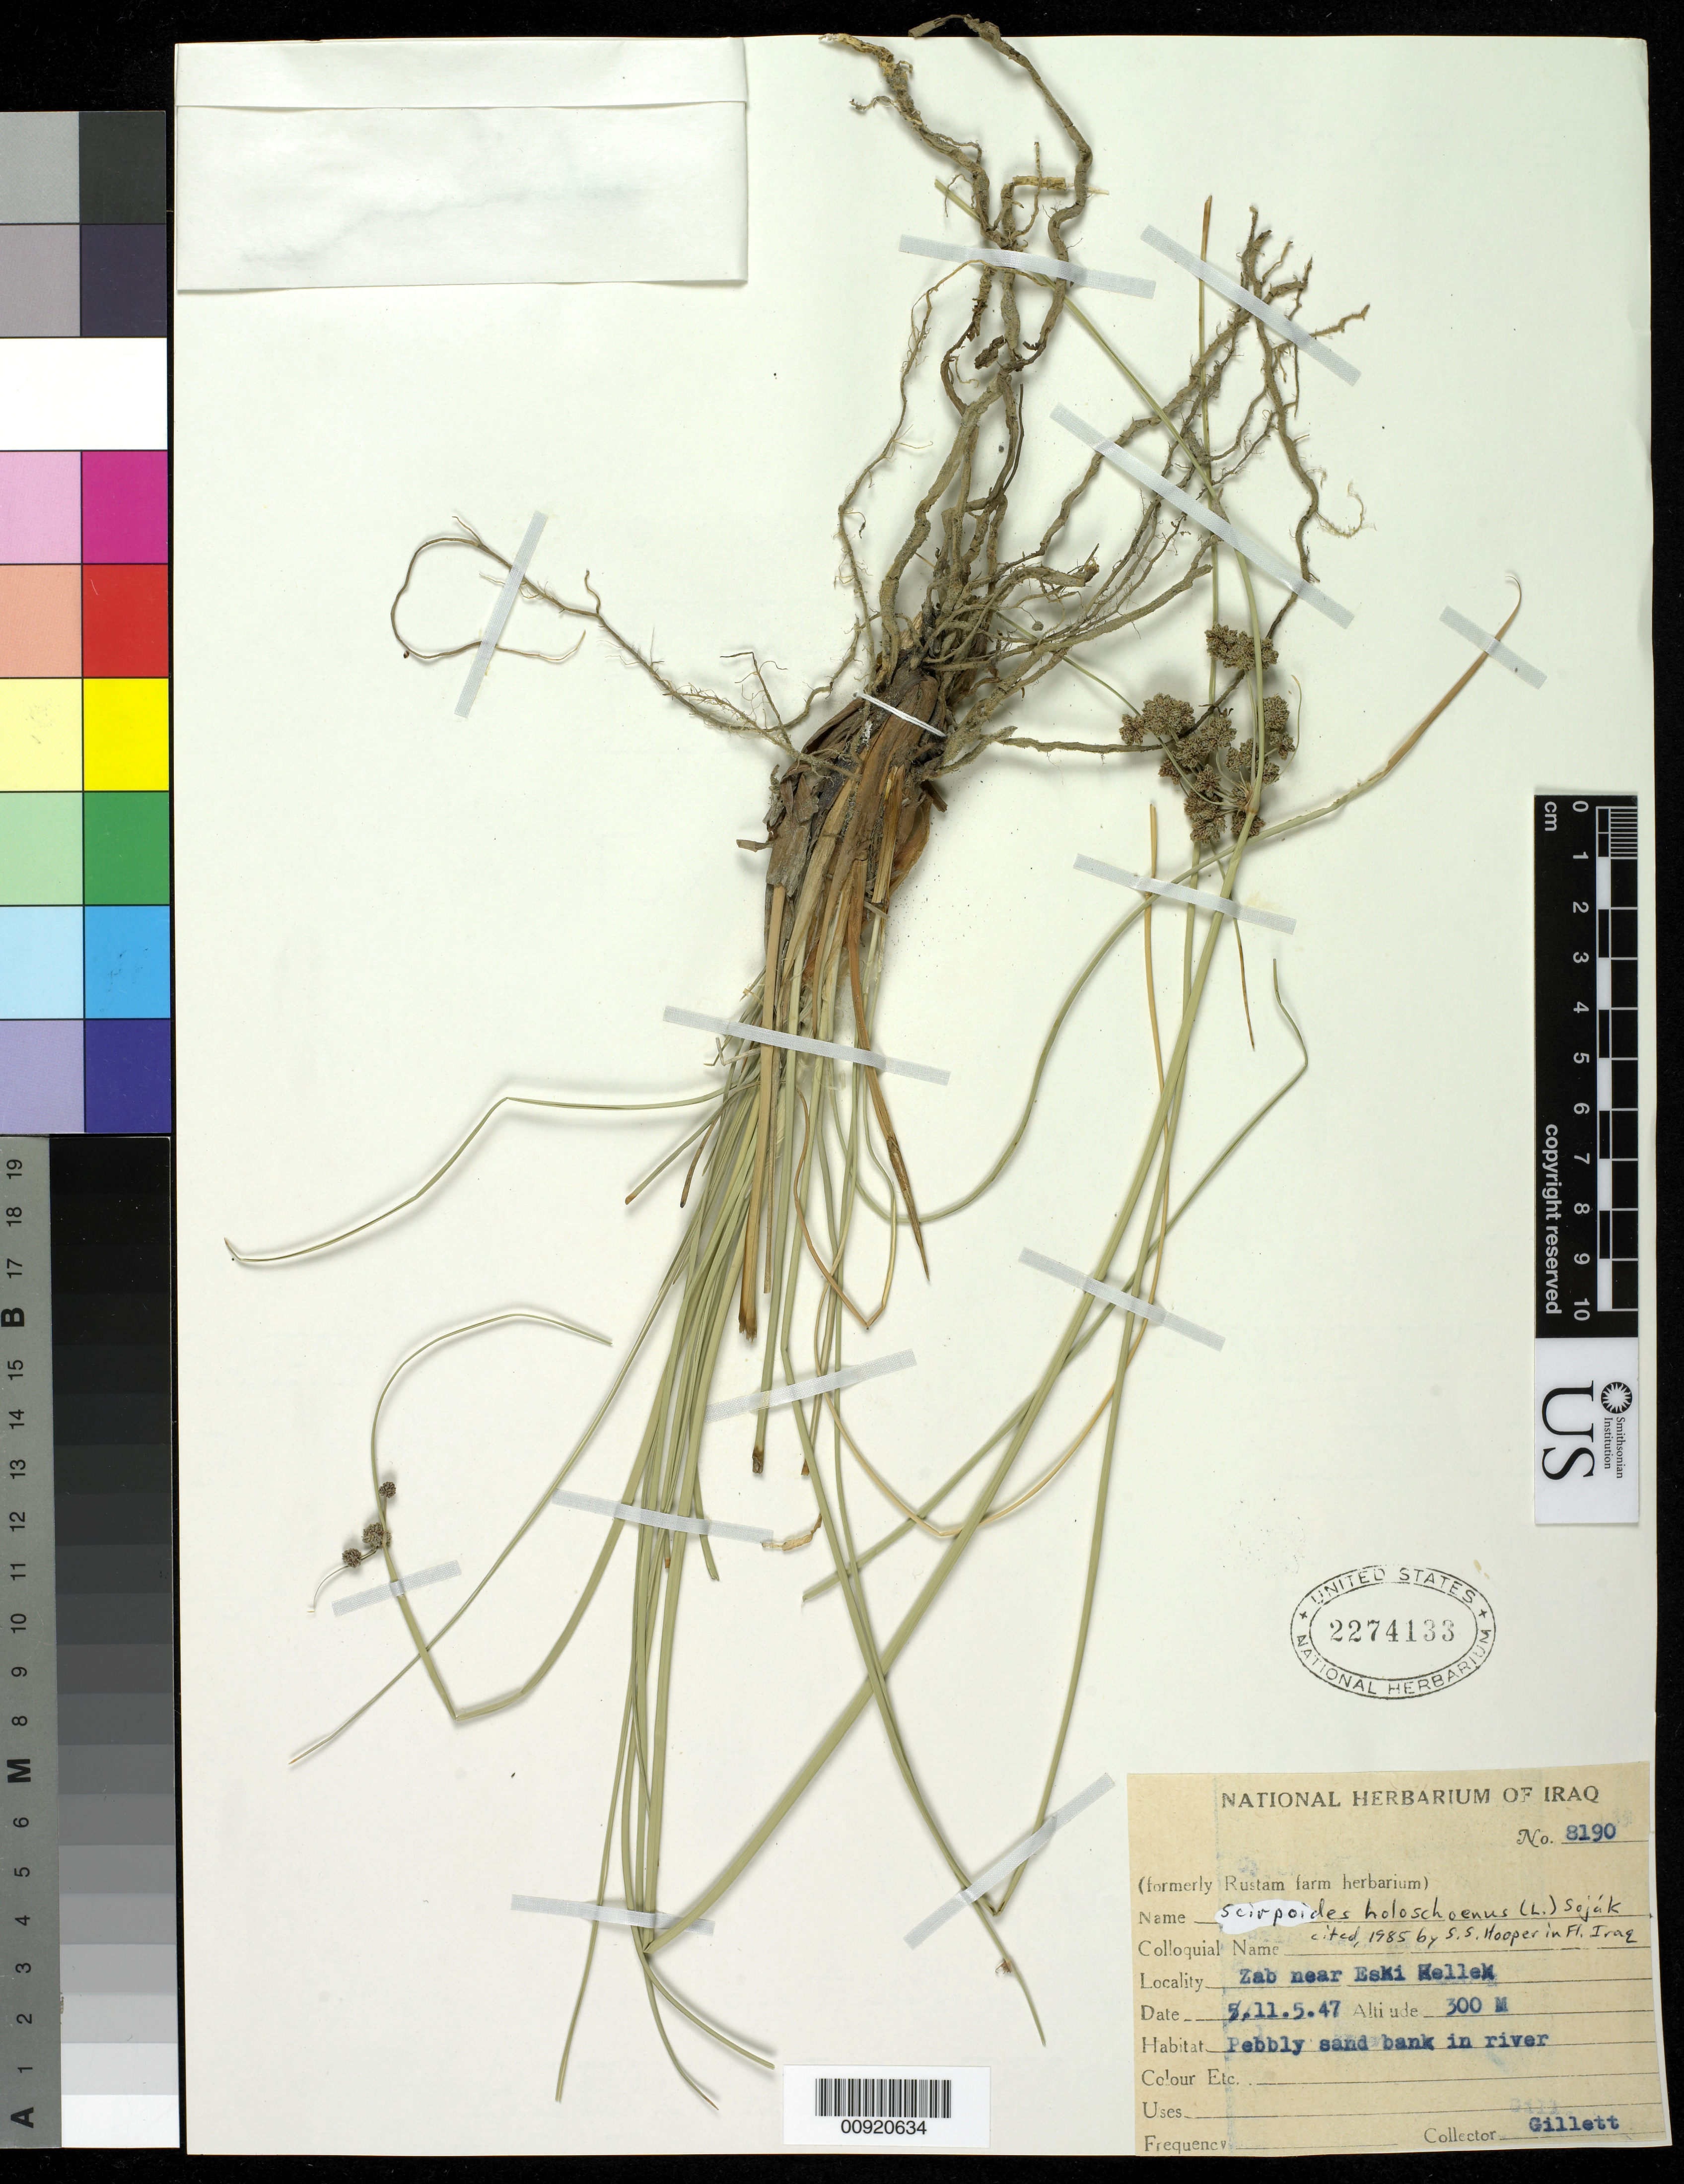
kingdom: Plantae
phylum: Tracheophyta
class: Liliopsida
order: Poales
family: Cyperaceae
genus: Scirpoides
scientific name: Scirpoides holoschoenus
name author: (L.) Soják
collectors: Gillett, --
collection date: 1947-05-11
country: Iraq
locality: Zab near Eski Kellek: pebbly sand bank in river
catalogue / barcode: US 2274133